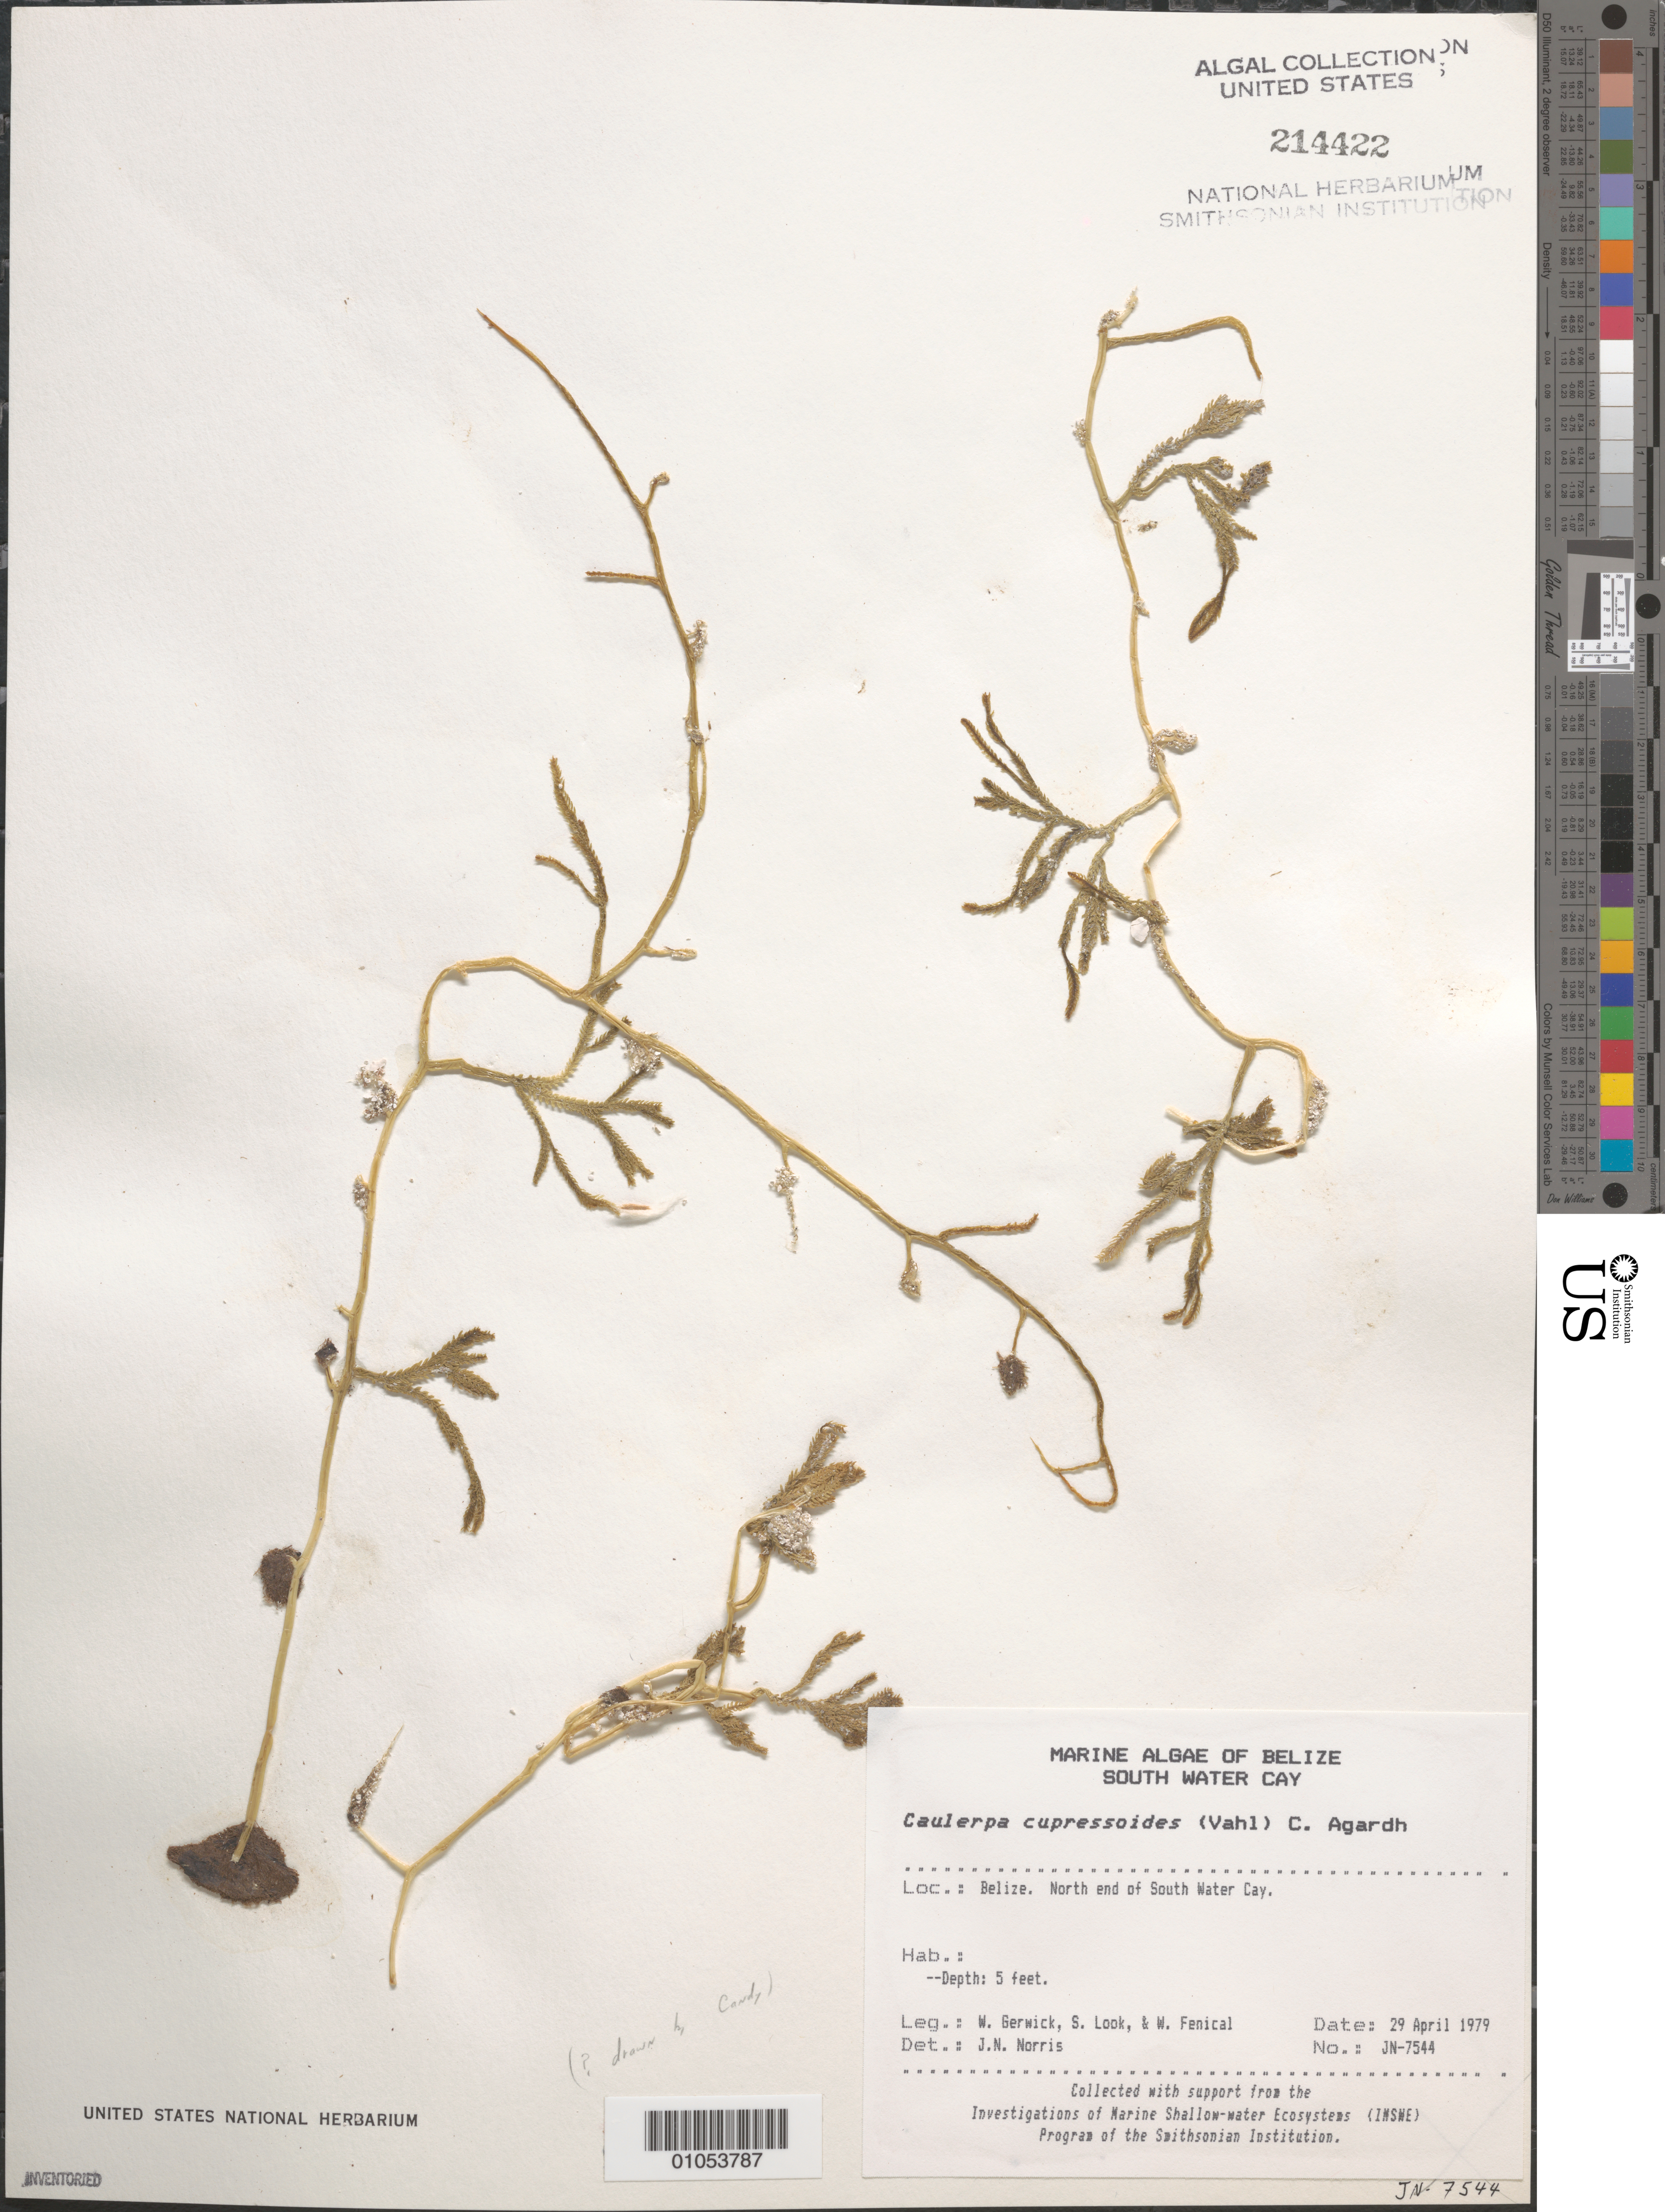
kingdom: Plantae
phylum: Chlorophyta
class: Ulvophyceae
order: Bryopsidales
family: Caulerpaceae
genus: Caulerpa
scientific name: Caulerpa cupressoides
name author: (Vahl) C. Agardh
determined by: Norris, James N.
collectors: W. Gerwick, S. Look & W. Fenical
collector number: JN-7544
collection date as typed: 29 Apr 1979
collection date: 1979-04-29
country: Belize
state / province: Stann Creek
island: South Water Cay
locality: North end of South Water Cay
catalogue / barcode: US 214422